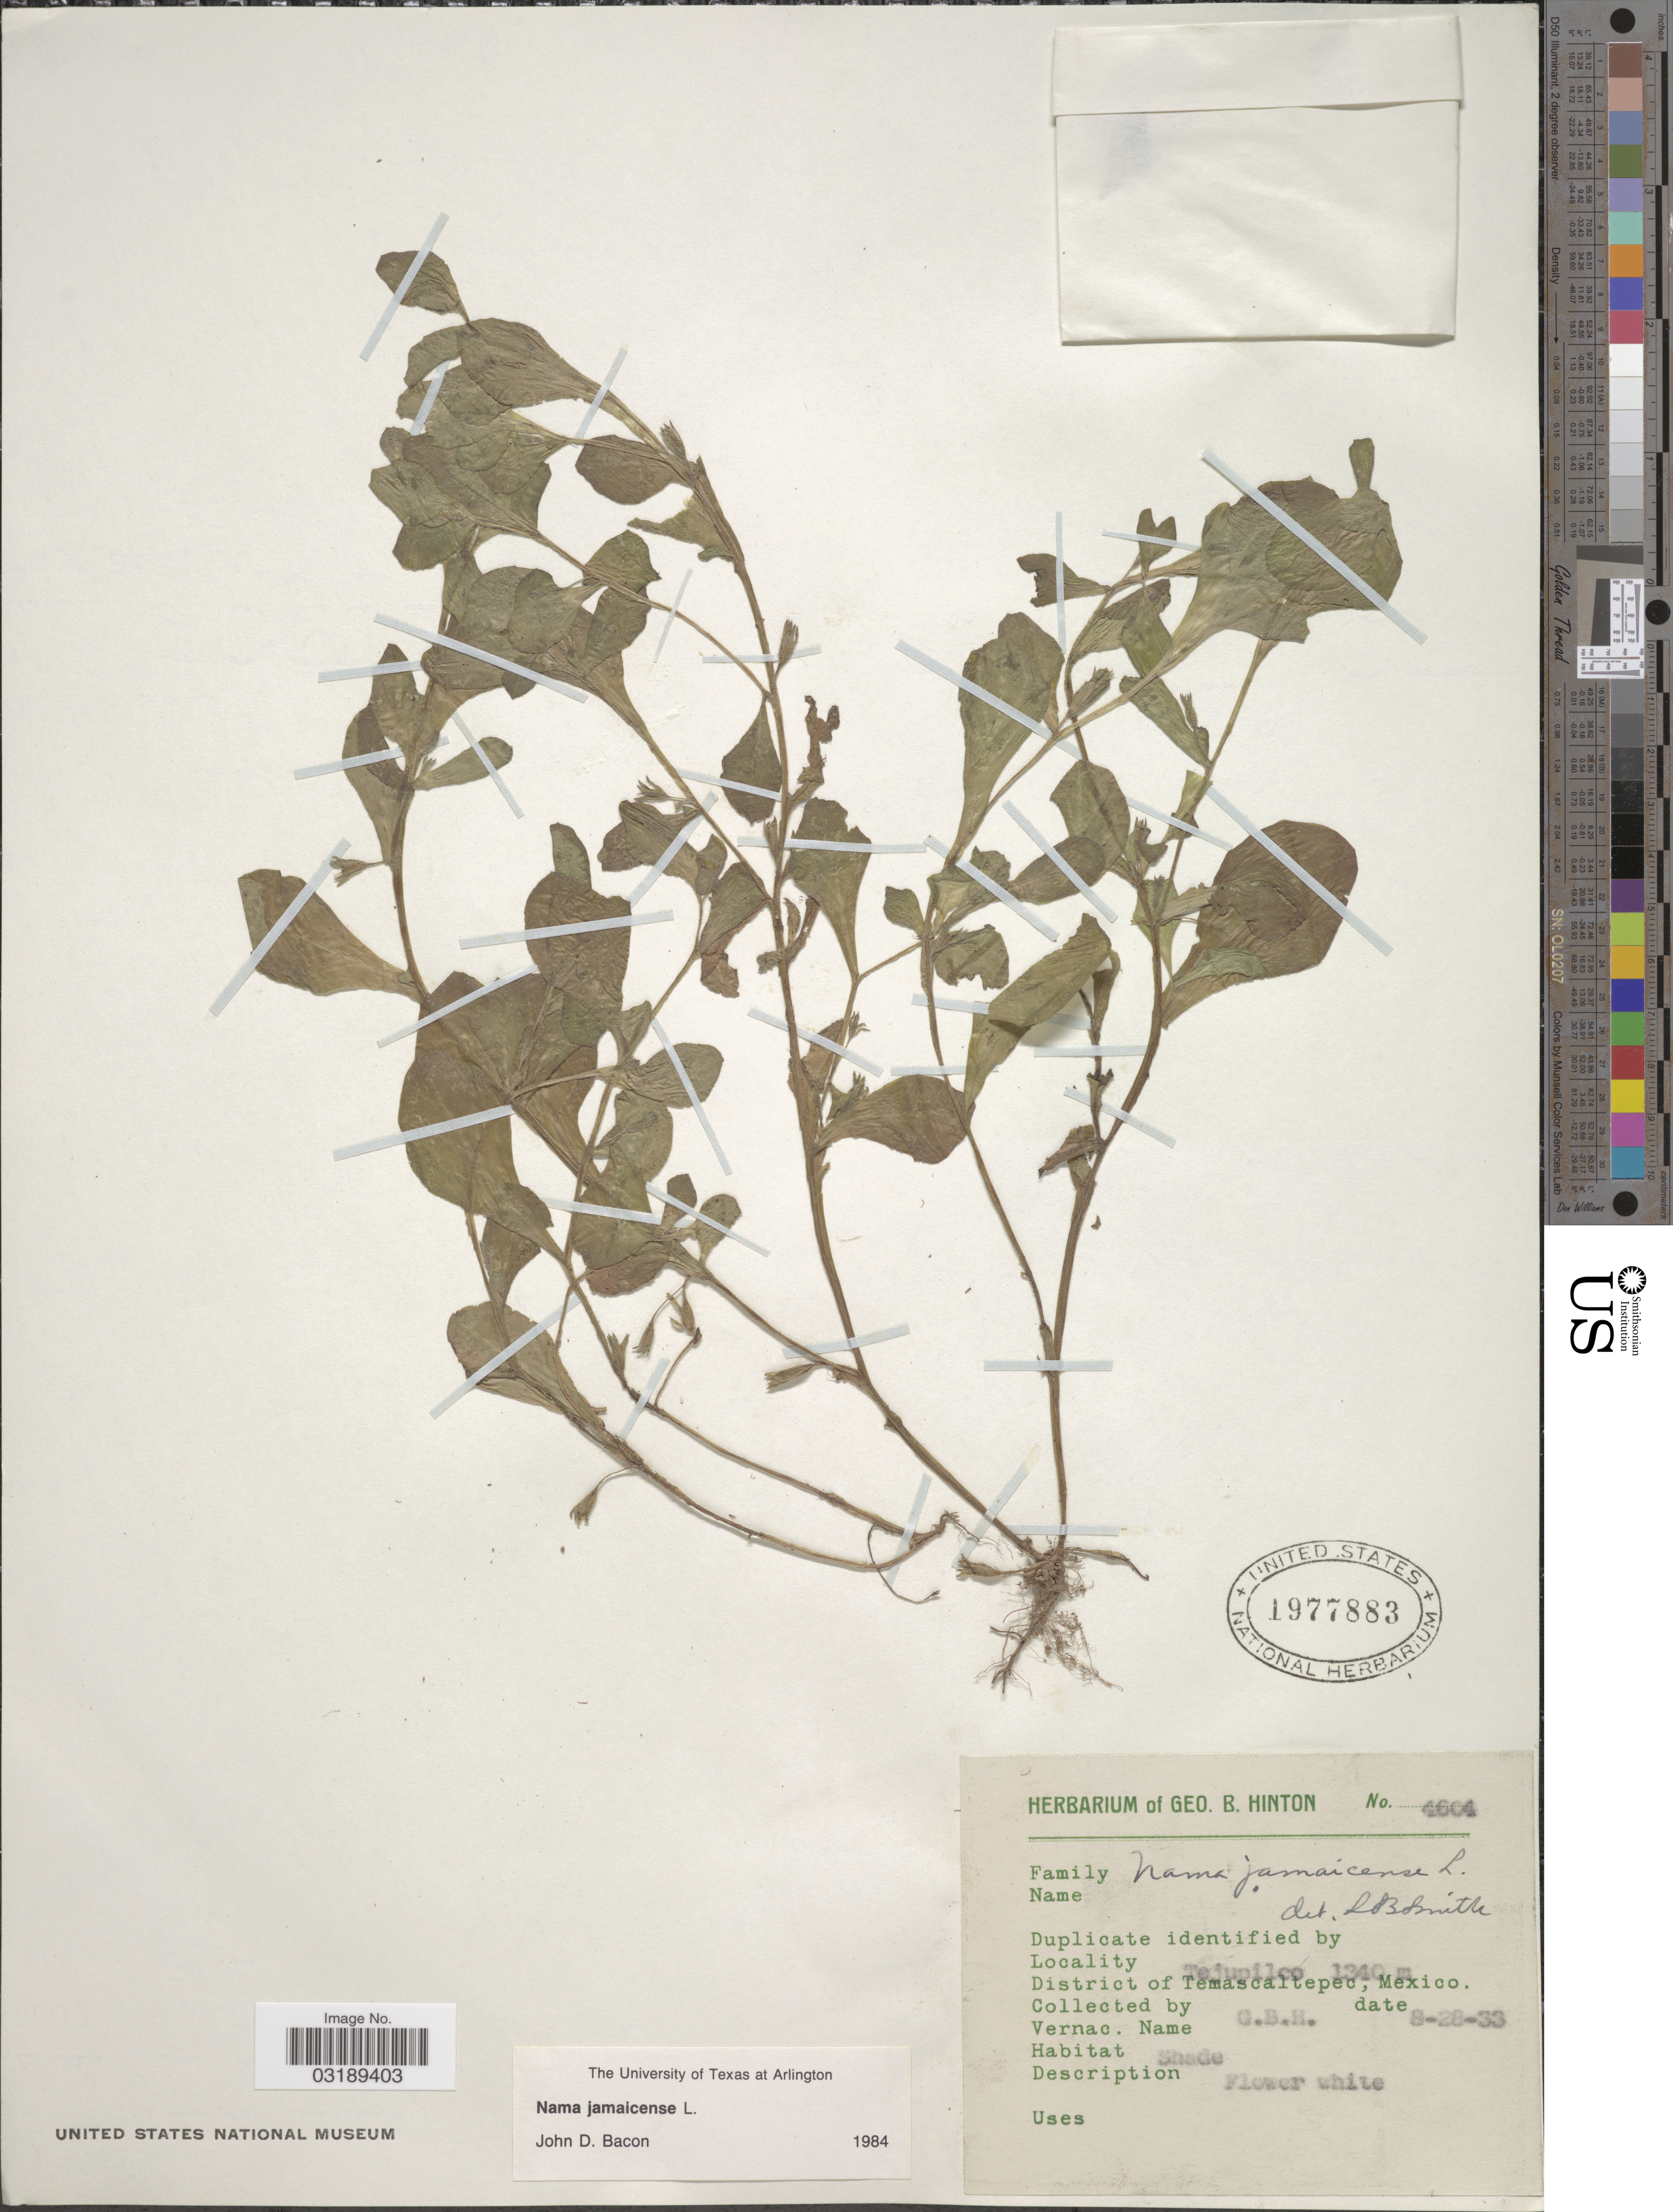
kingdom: Plantae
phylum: Tracheophyta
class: Magnoliopsida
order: Boraginales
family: Namaceae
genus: Nama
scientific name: Nama jamaicensis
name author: L.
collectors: G. B. Hinton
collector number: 4604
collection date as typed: Transcribed d/m/y: 28/8/33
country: Mexico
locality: Tejupilco, District of Temascaltepec.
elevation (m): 1340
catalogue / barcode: US 1977883